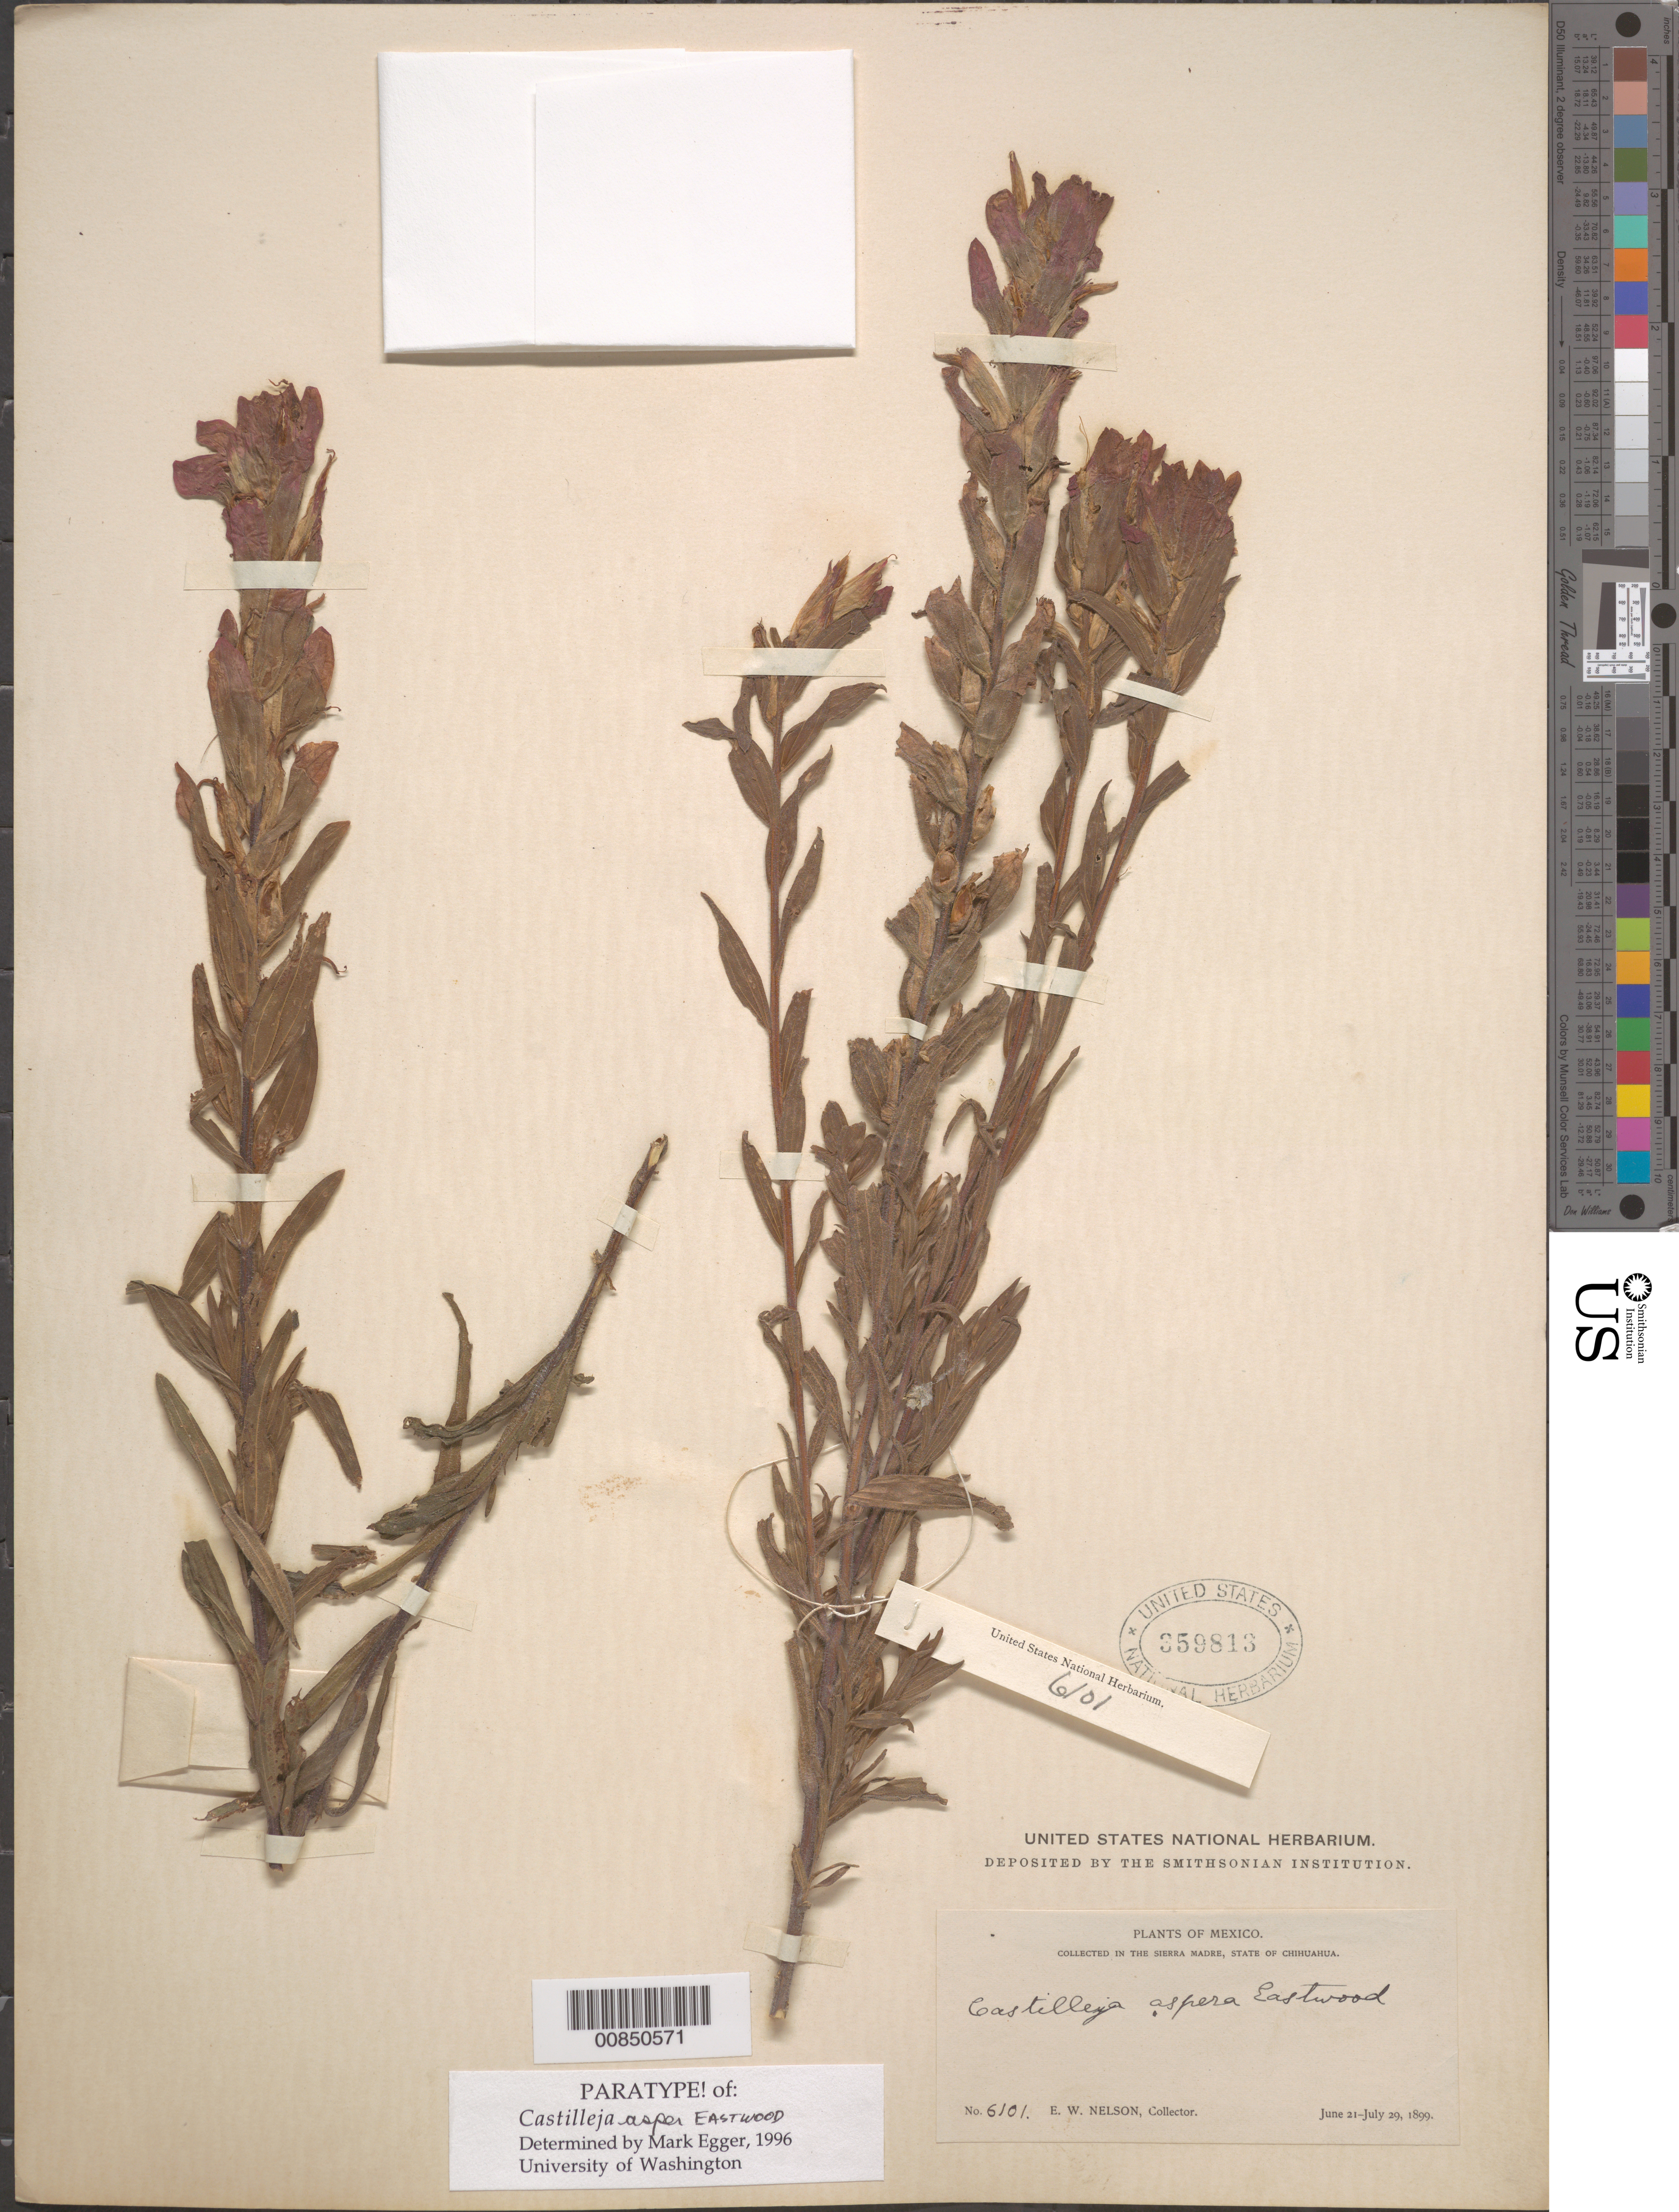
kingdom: Plantae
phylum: Tracheophyta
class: Magnoliopsida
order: Lamiales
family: Orobanchaceae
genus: Castilleja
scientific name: Castilleja aspera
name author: Eastw.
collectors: E. W. Nelson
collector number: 6101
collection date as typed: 21 Jun 1899 to 29 Jul 1899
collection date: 1899-06-21/1899-07-29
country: Mexico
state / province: Chihuahua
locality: Sierra Madre, Chihuahua.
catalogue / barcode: US 359813